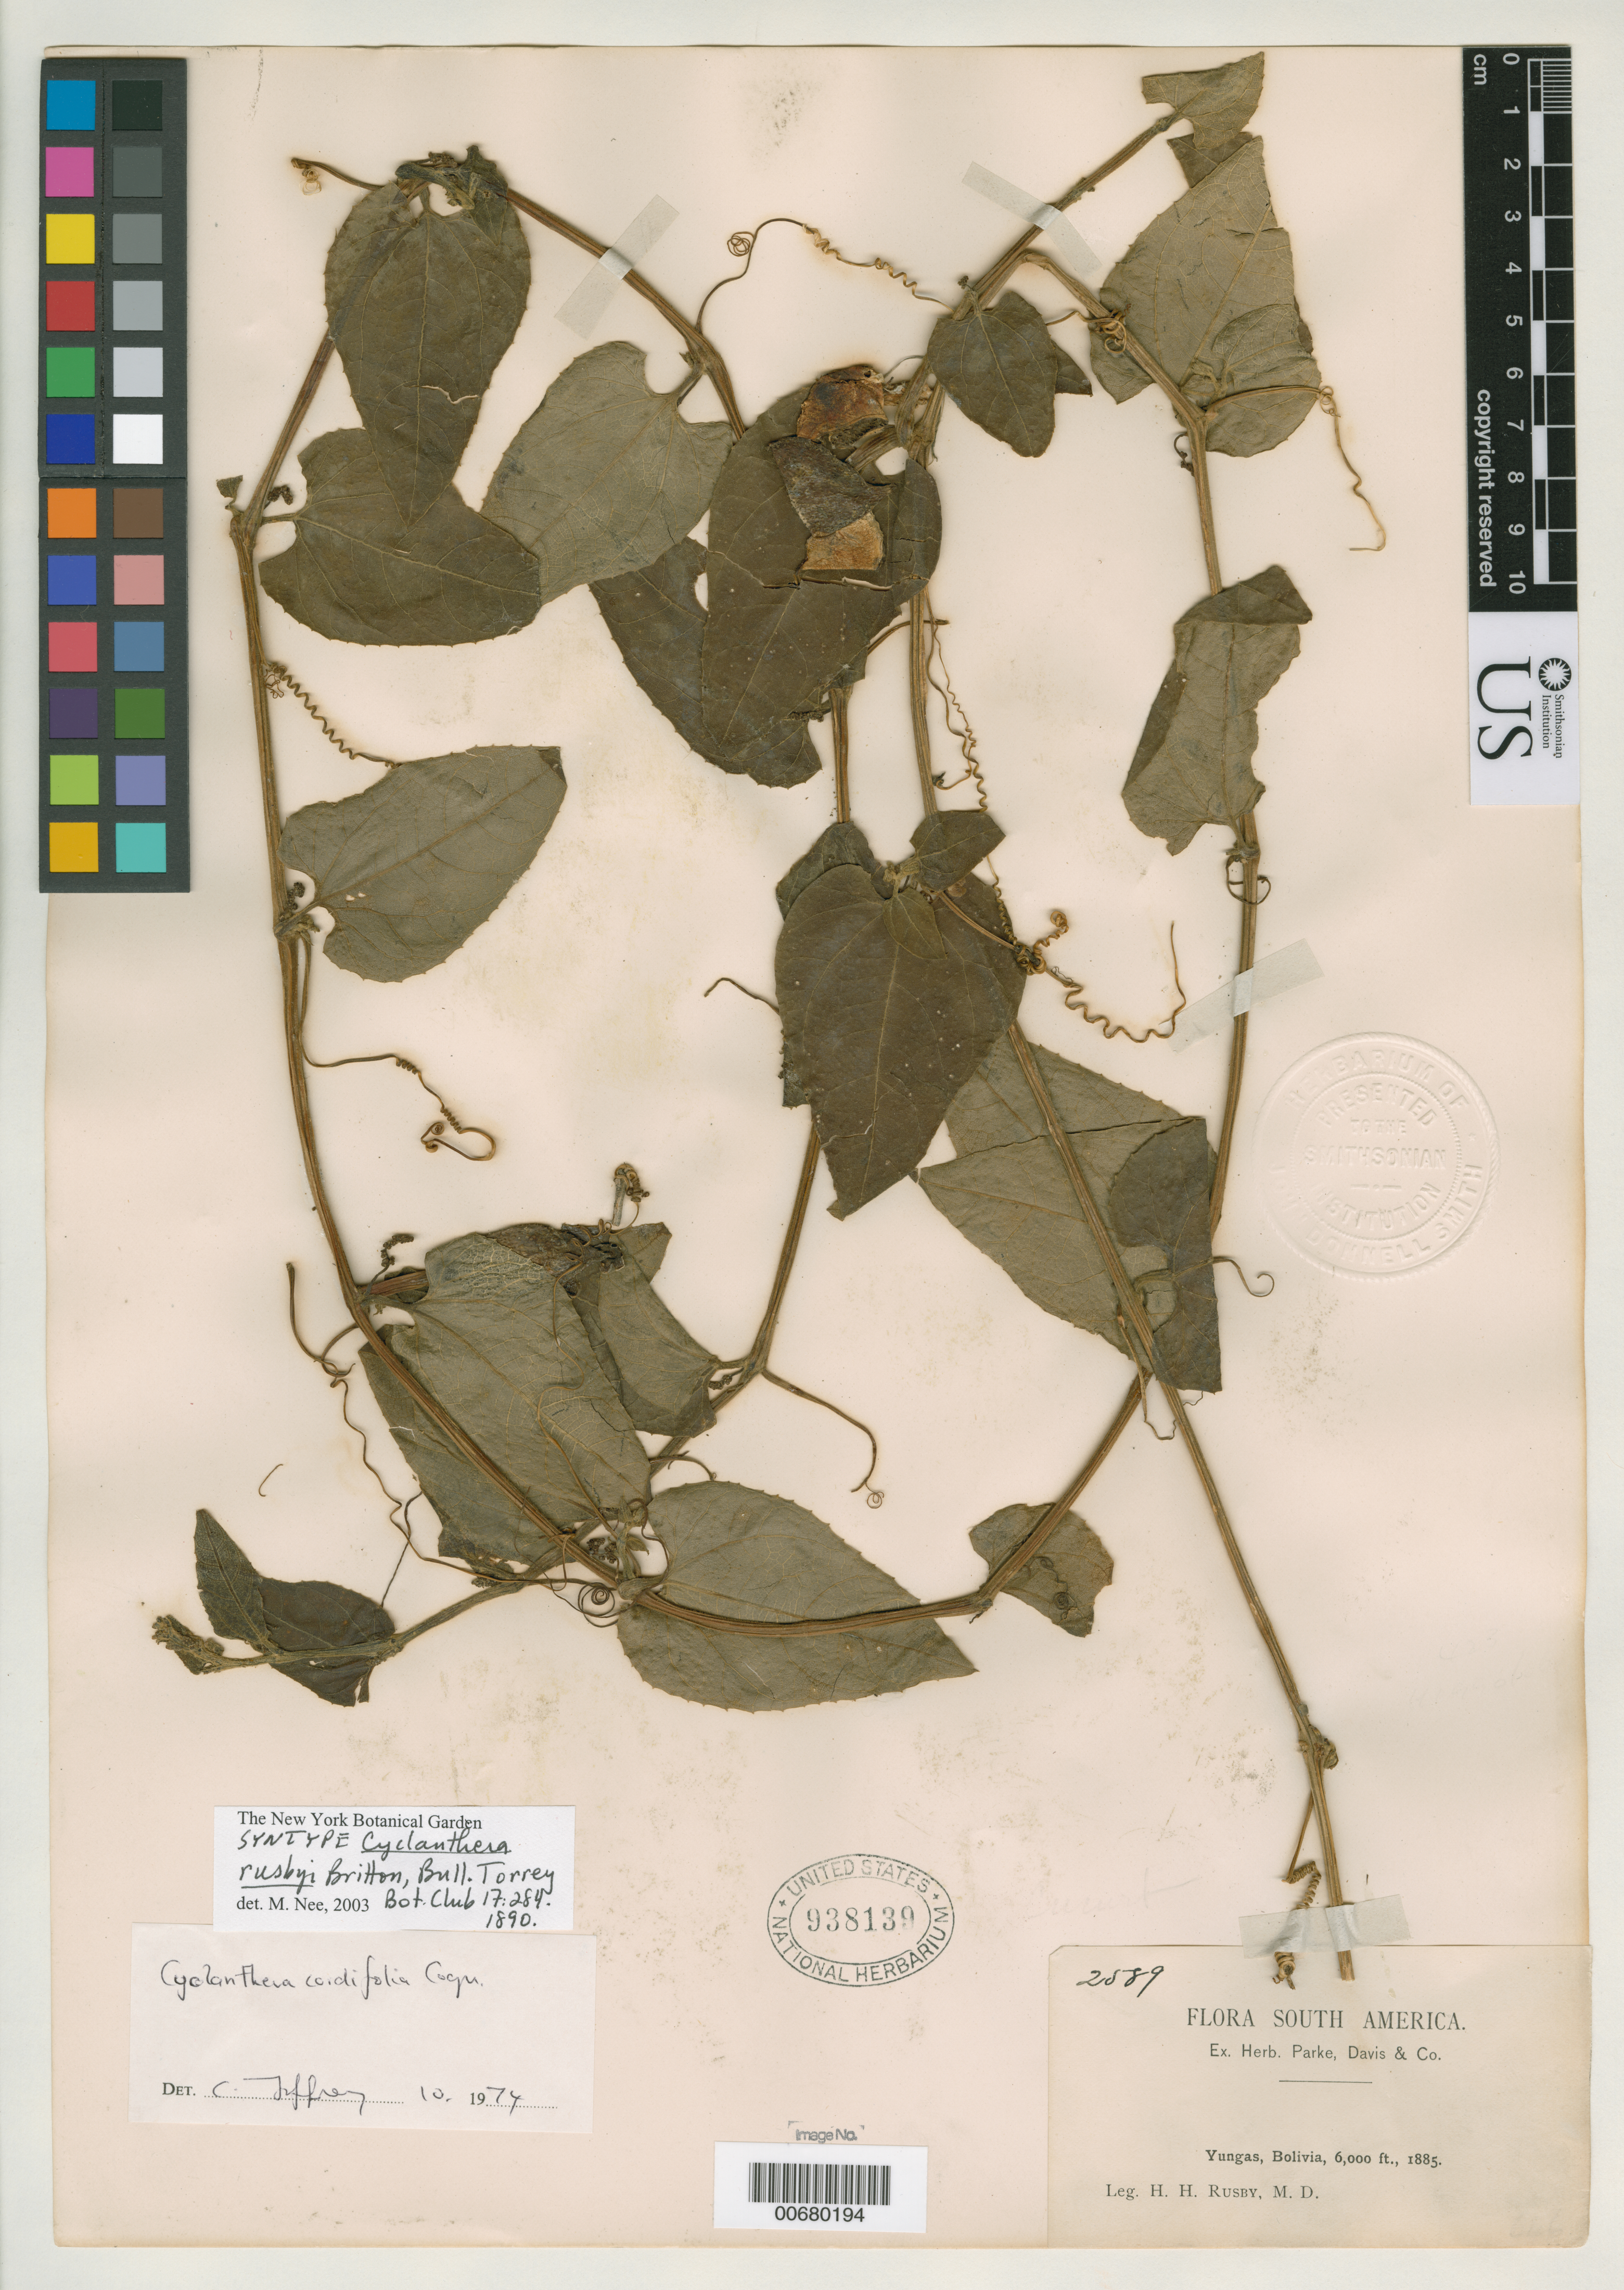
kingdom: Plantae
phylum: Tracheophyta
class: Magnoliopsida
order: Cucurbitales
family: Cucurbitaceae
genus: Cyclanthera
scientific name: Cyclanthera rusbyi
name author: Britton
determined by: Jeffrey, C.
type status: Syntype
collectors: H. H. Rusby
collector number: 2589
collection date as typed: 1885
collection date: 1885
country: Bolivia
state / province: La Paz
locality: Yungas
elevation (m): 1829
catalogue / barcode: US 938139